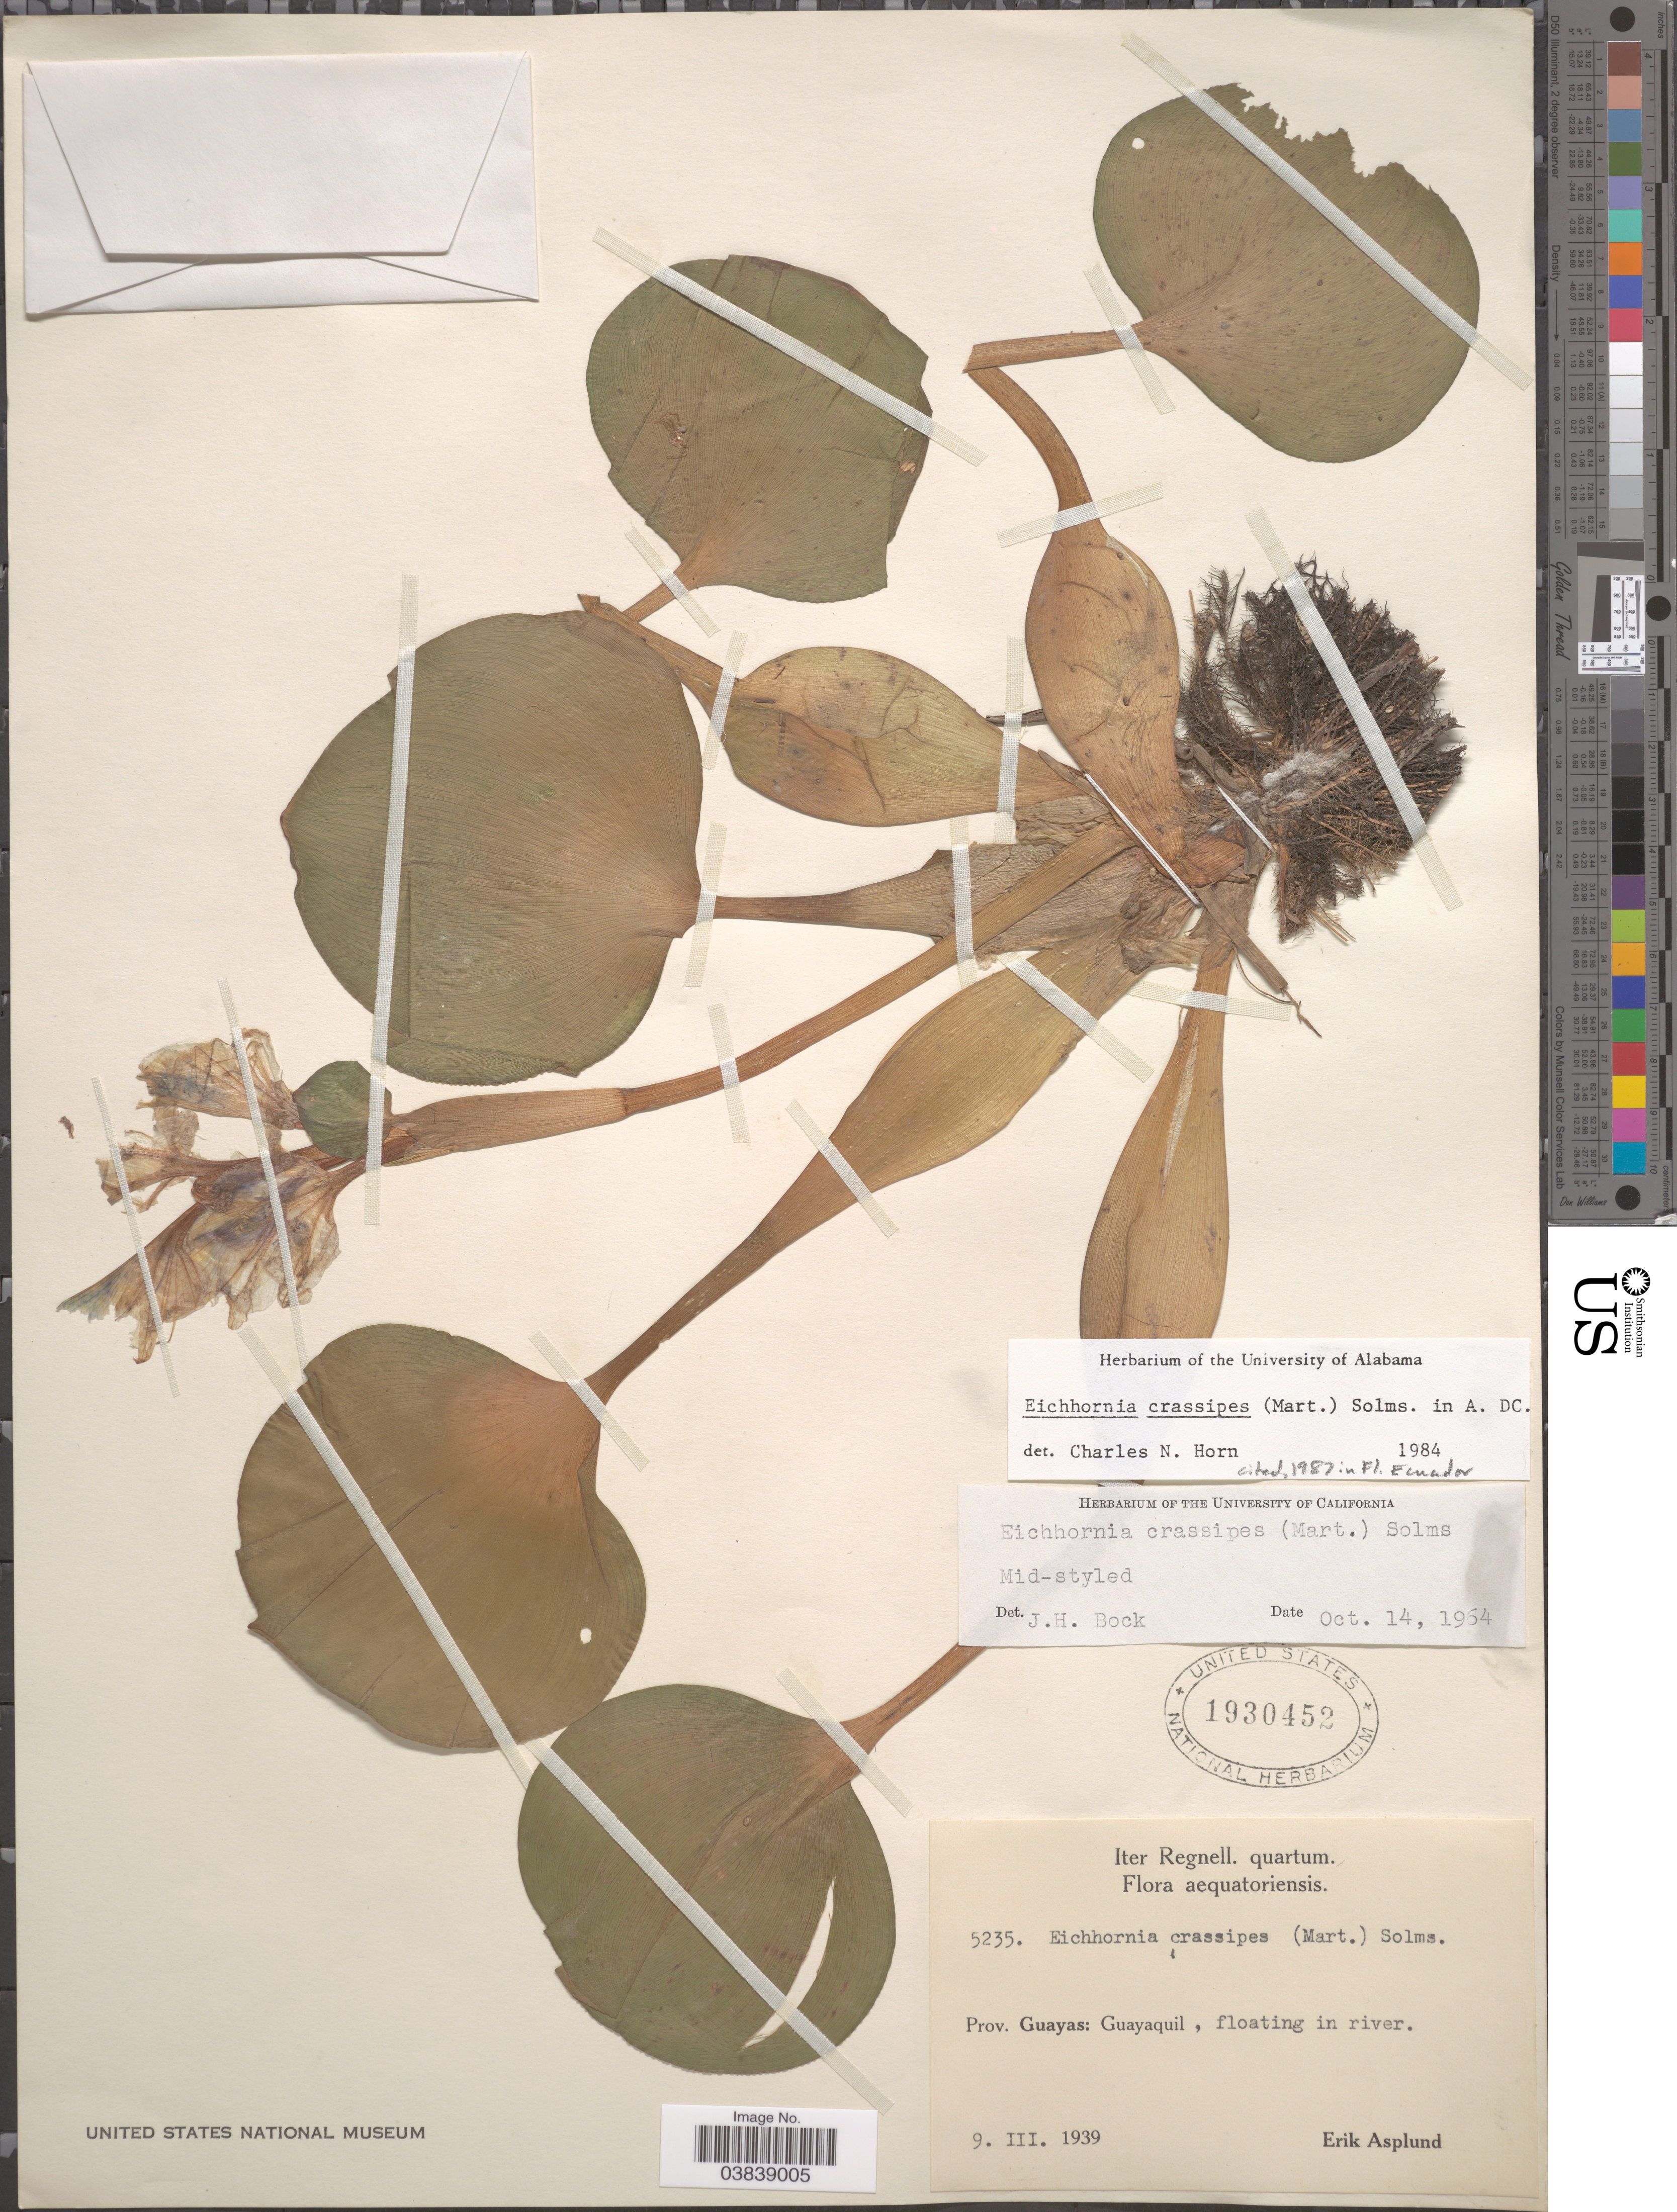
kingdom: Plantae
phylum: Tracheophyta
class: Liliopsida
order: Commelinales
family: Pontederiaceae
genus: Eichhornia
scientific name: Eichhornia crassipes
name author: (Mart.) Solms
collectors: E. Asplund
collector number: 5235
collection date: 1939-03-09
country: Ecuador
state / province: Guayas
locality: Aequatoriensis. Guayaquil.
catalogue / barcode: US 1930452